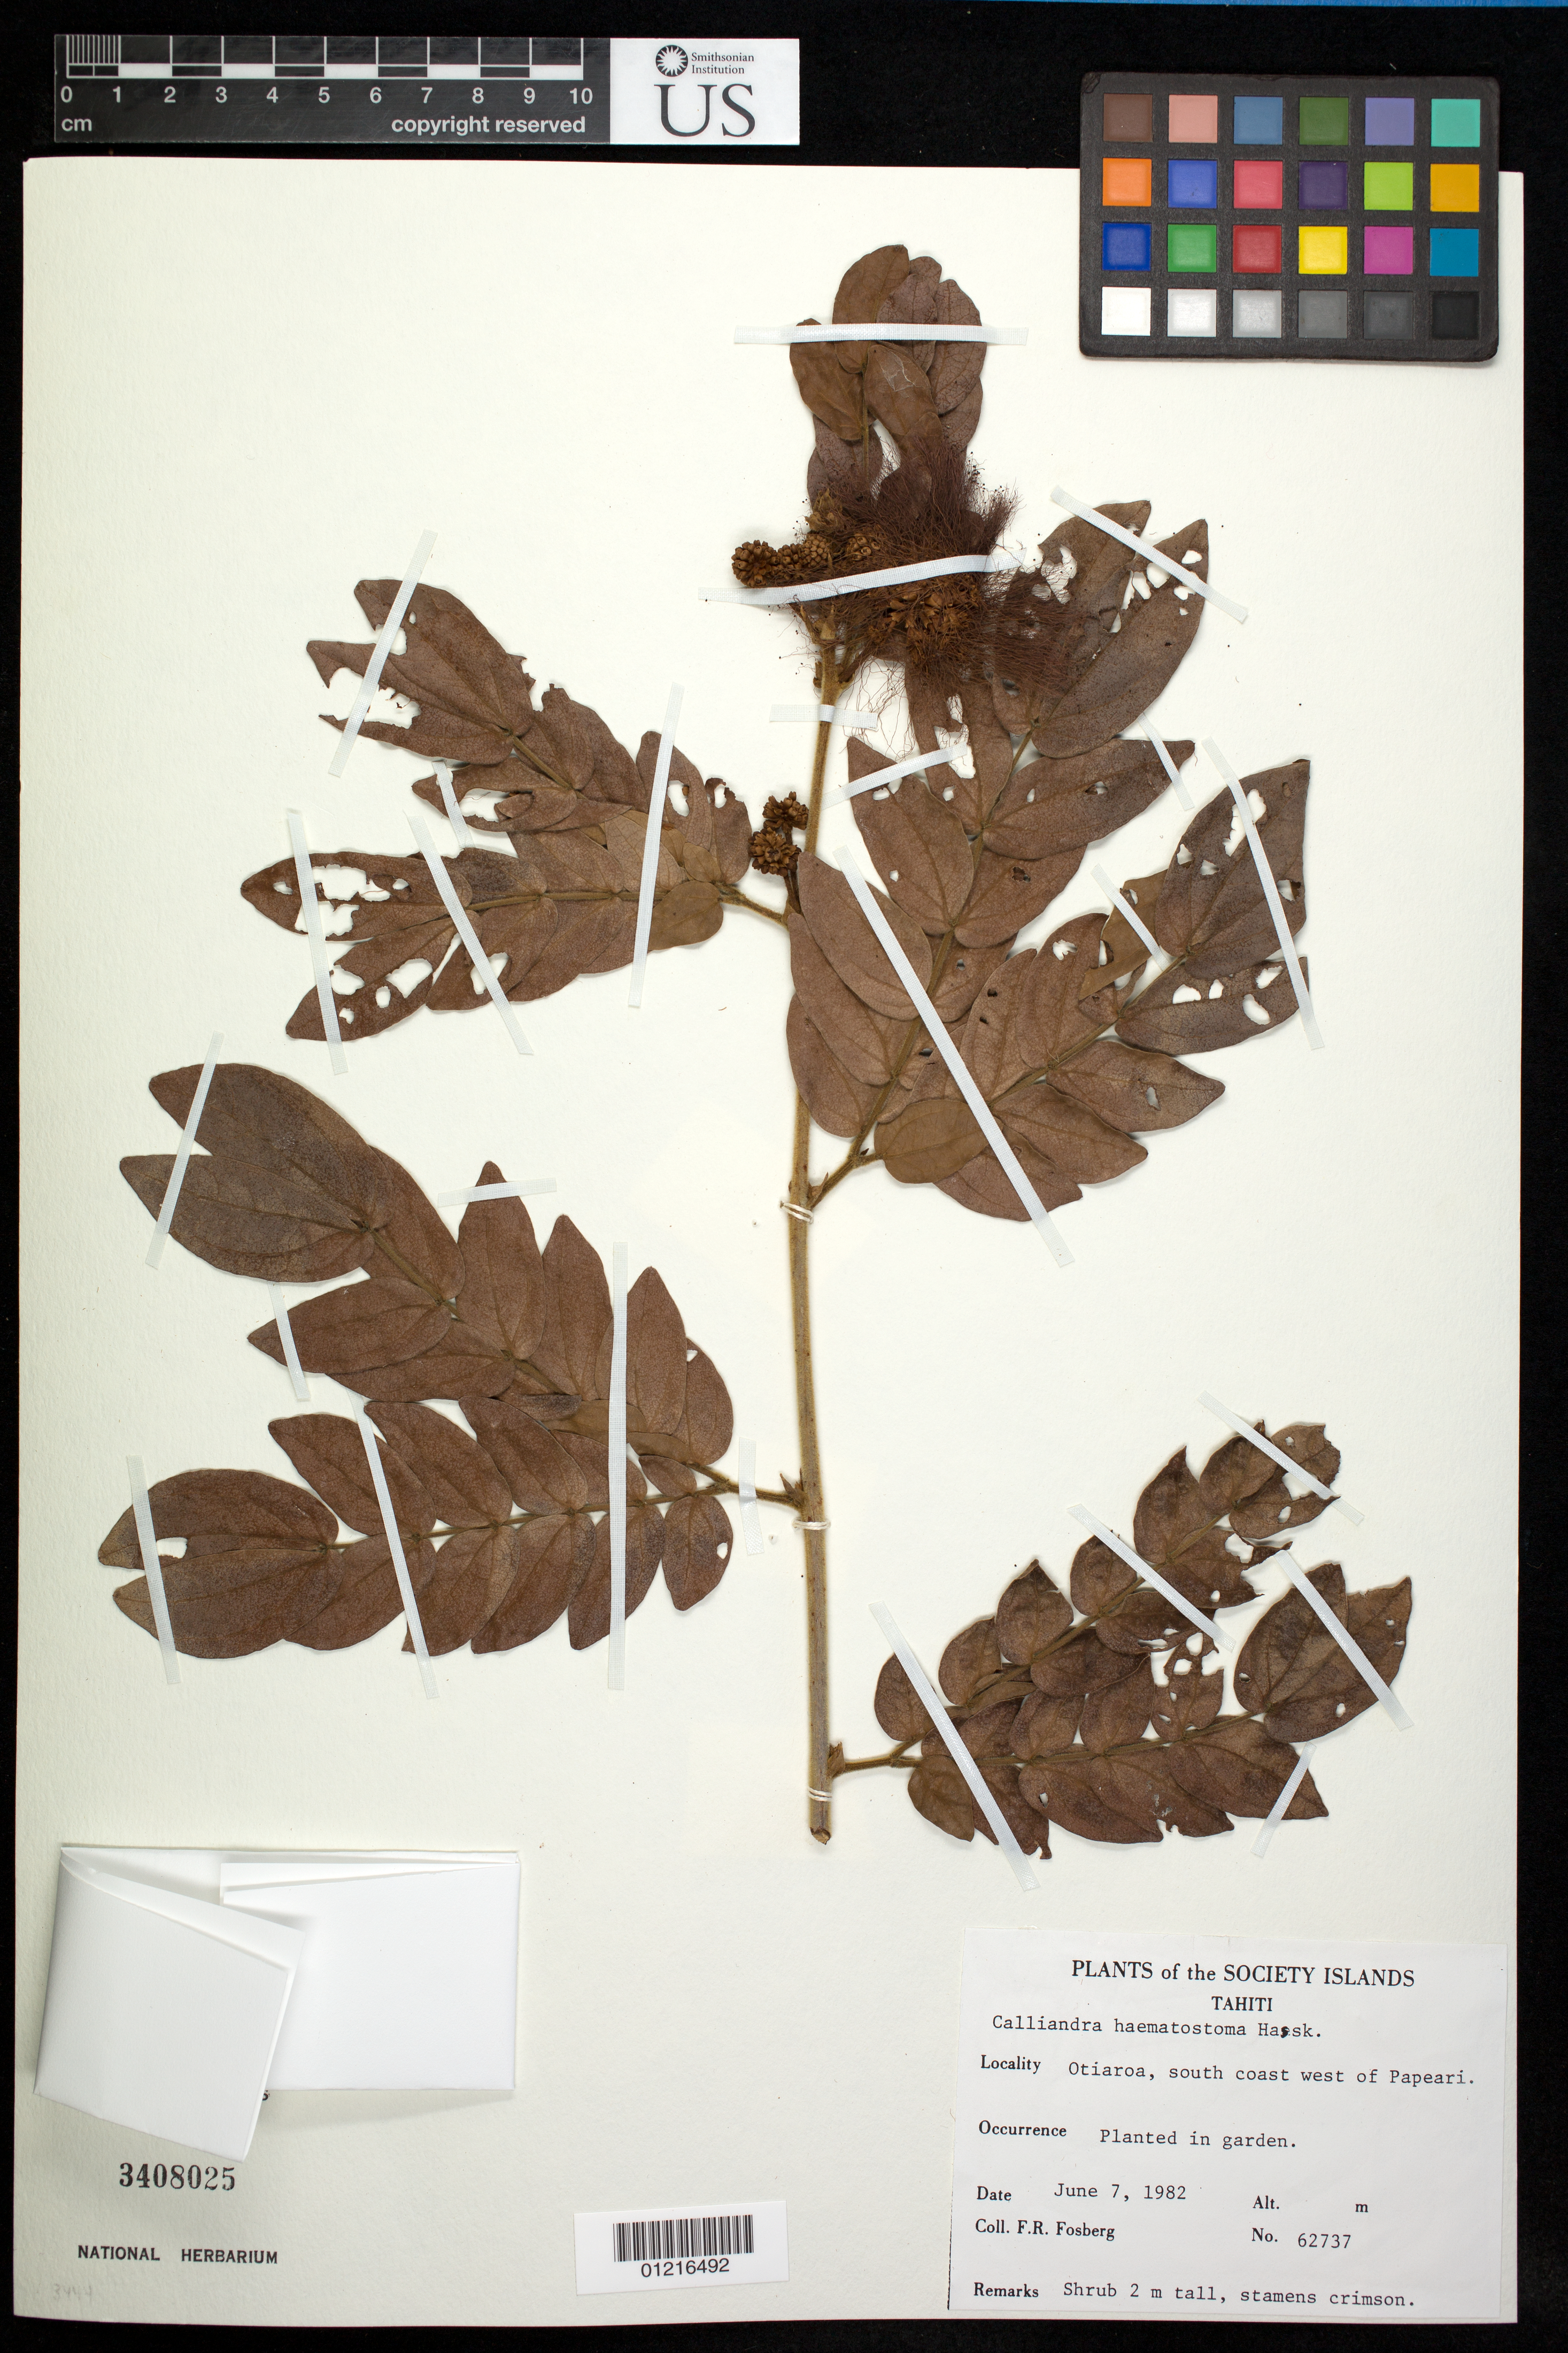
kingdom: Plantae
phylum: Tracheophyta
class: Magnoliopsida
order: Fabales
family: Fabaceae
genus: Calliandra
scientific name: Calliandra haematocephala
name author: Hassk.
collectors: F. R. Fosberg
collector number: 62737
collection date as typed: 07 Jun 1982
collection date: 1982-06-07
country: French Polynesia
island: Tahiti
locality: Otiaroa, south coast west of Papeari.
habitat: In garden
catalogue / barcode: US 3408025